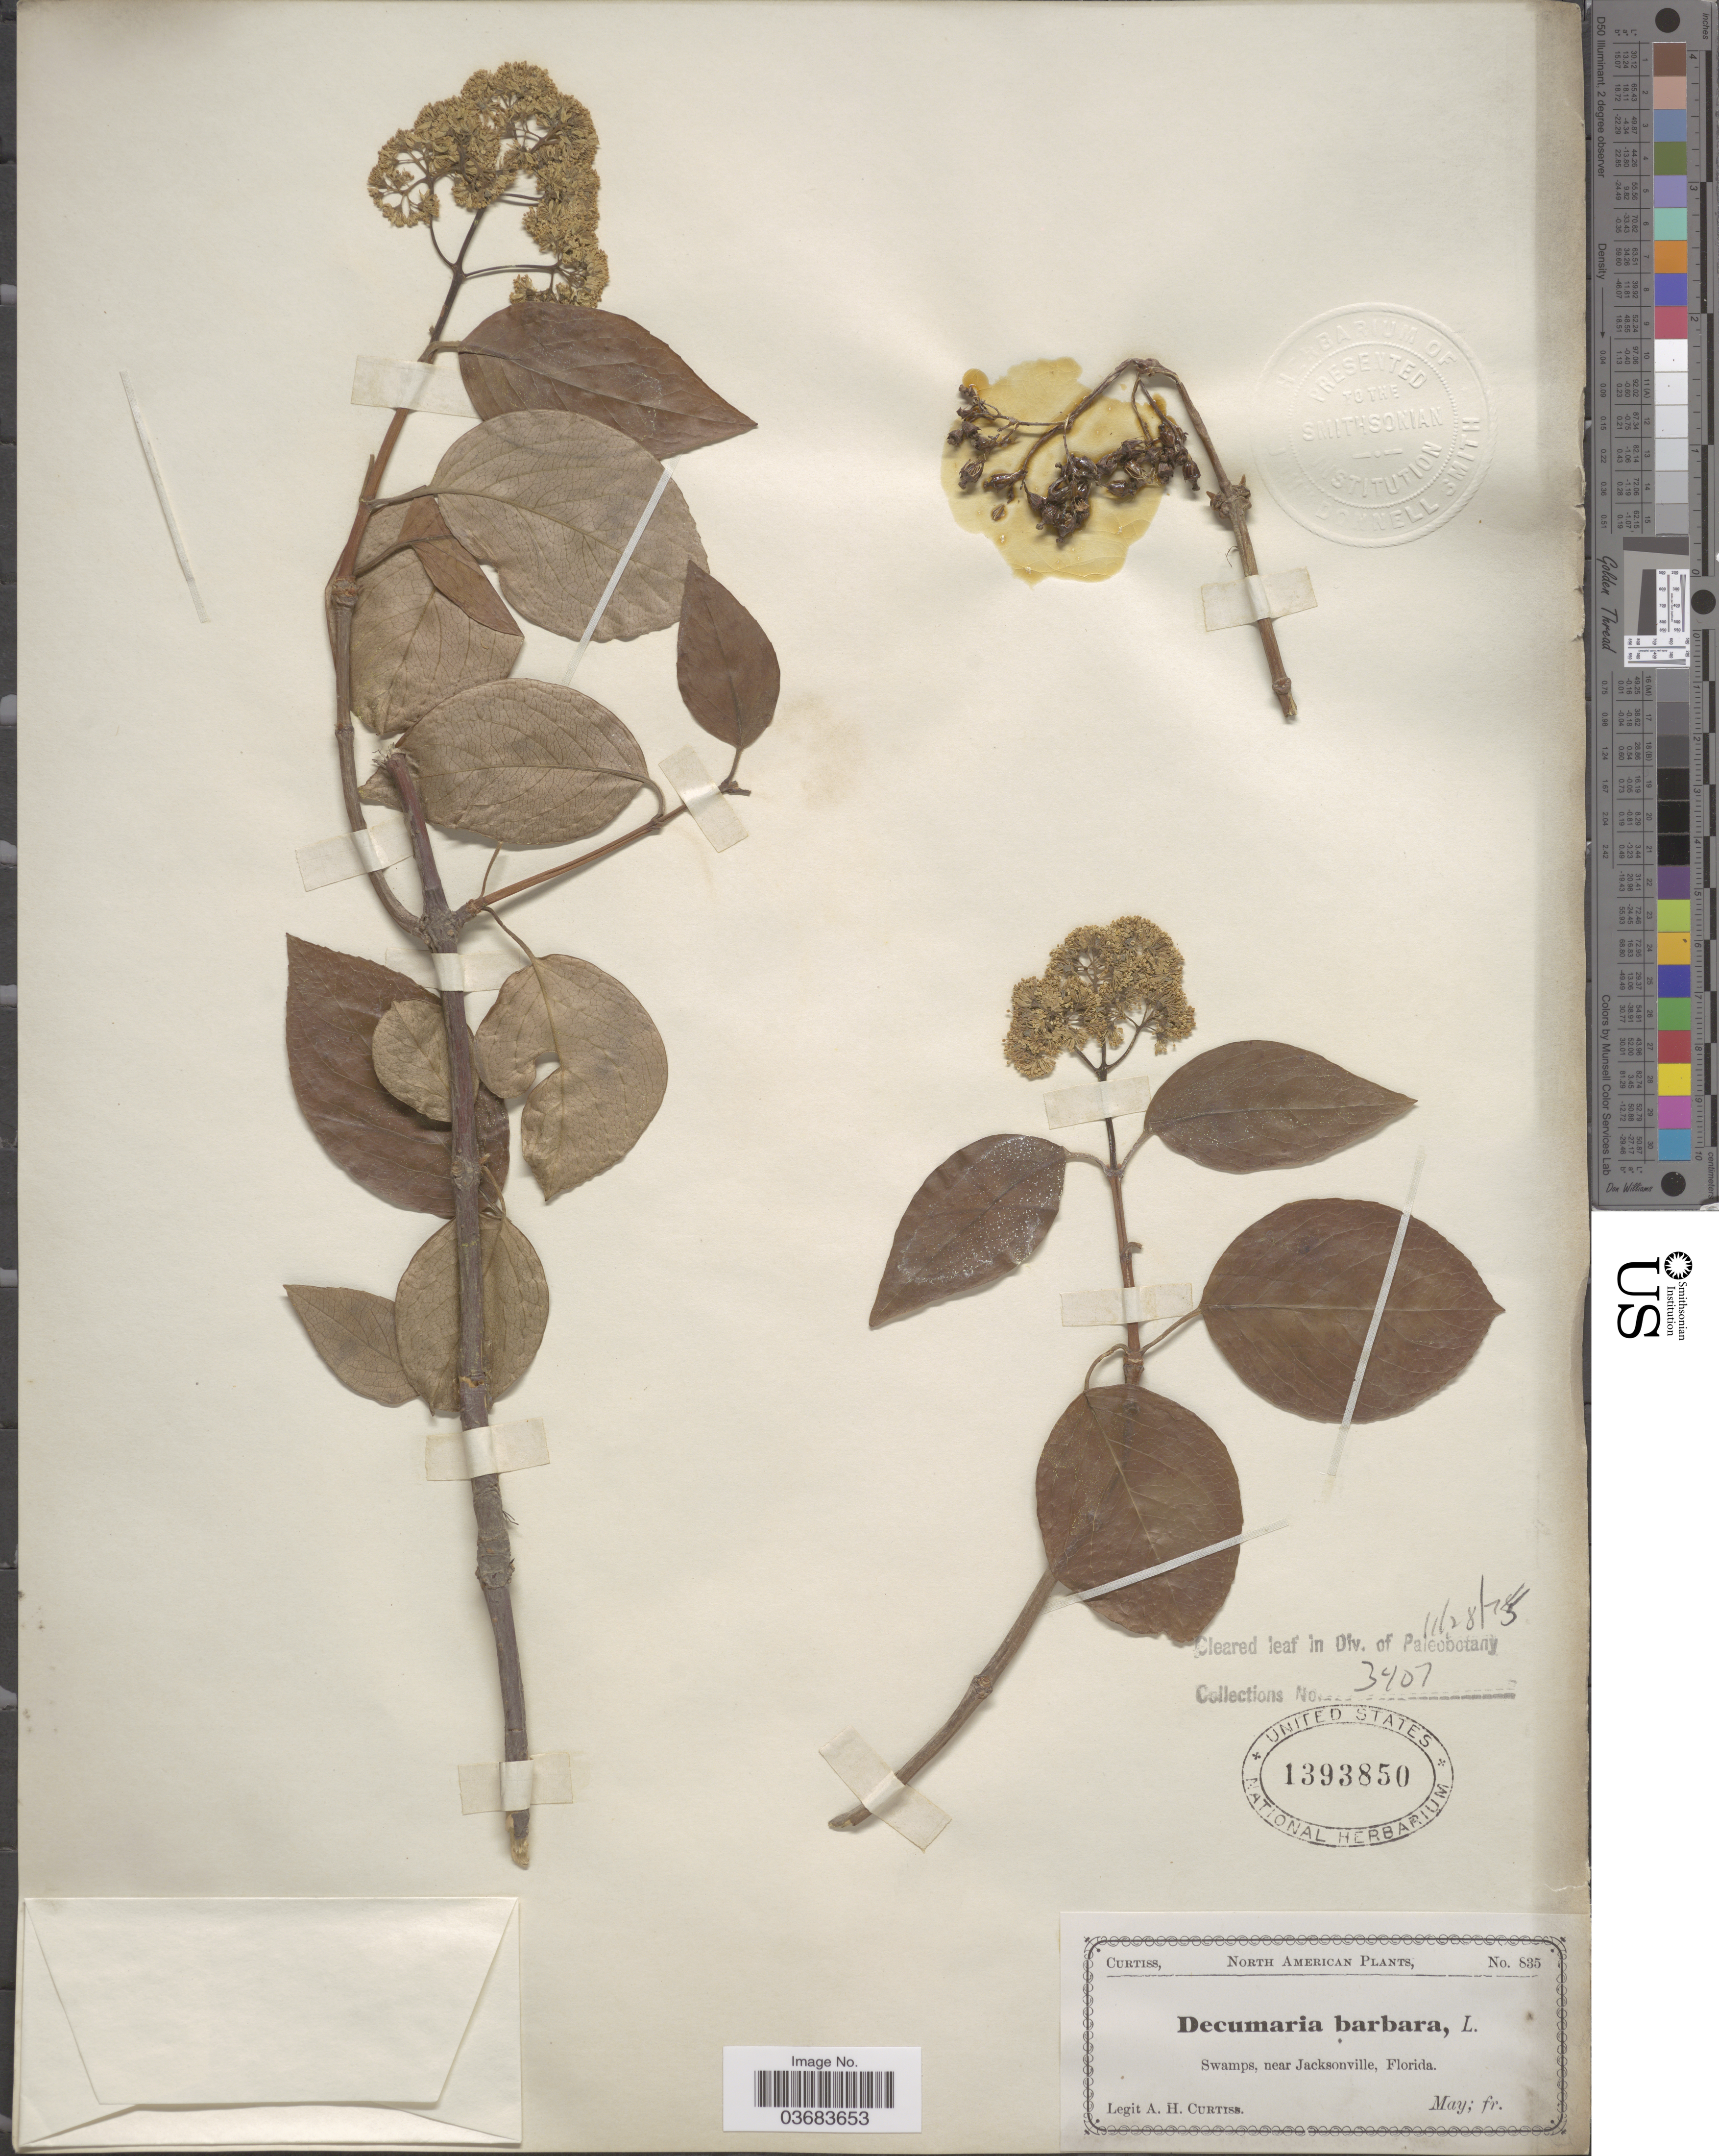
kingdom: Plantae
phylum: Tracheophyta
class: Magnoliopsida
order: Cornales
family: Hydrangeaceae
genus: Hydrangea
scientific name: Hydrangea barbara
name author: (L.) Bernd Schulz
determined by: Strong, Mark T., (BOT), Smithsonian Institution - National Museum of Natural History (UNITED STATES)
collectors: A. H. Curtiss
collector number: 835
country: United States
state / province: Florida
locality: Swamps, near Jacksonville.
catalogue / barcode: US 1393850